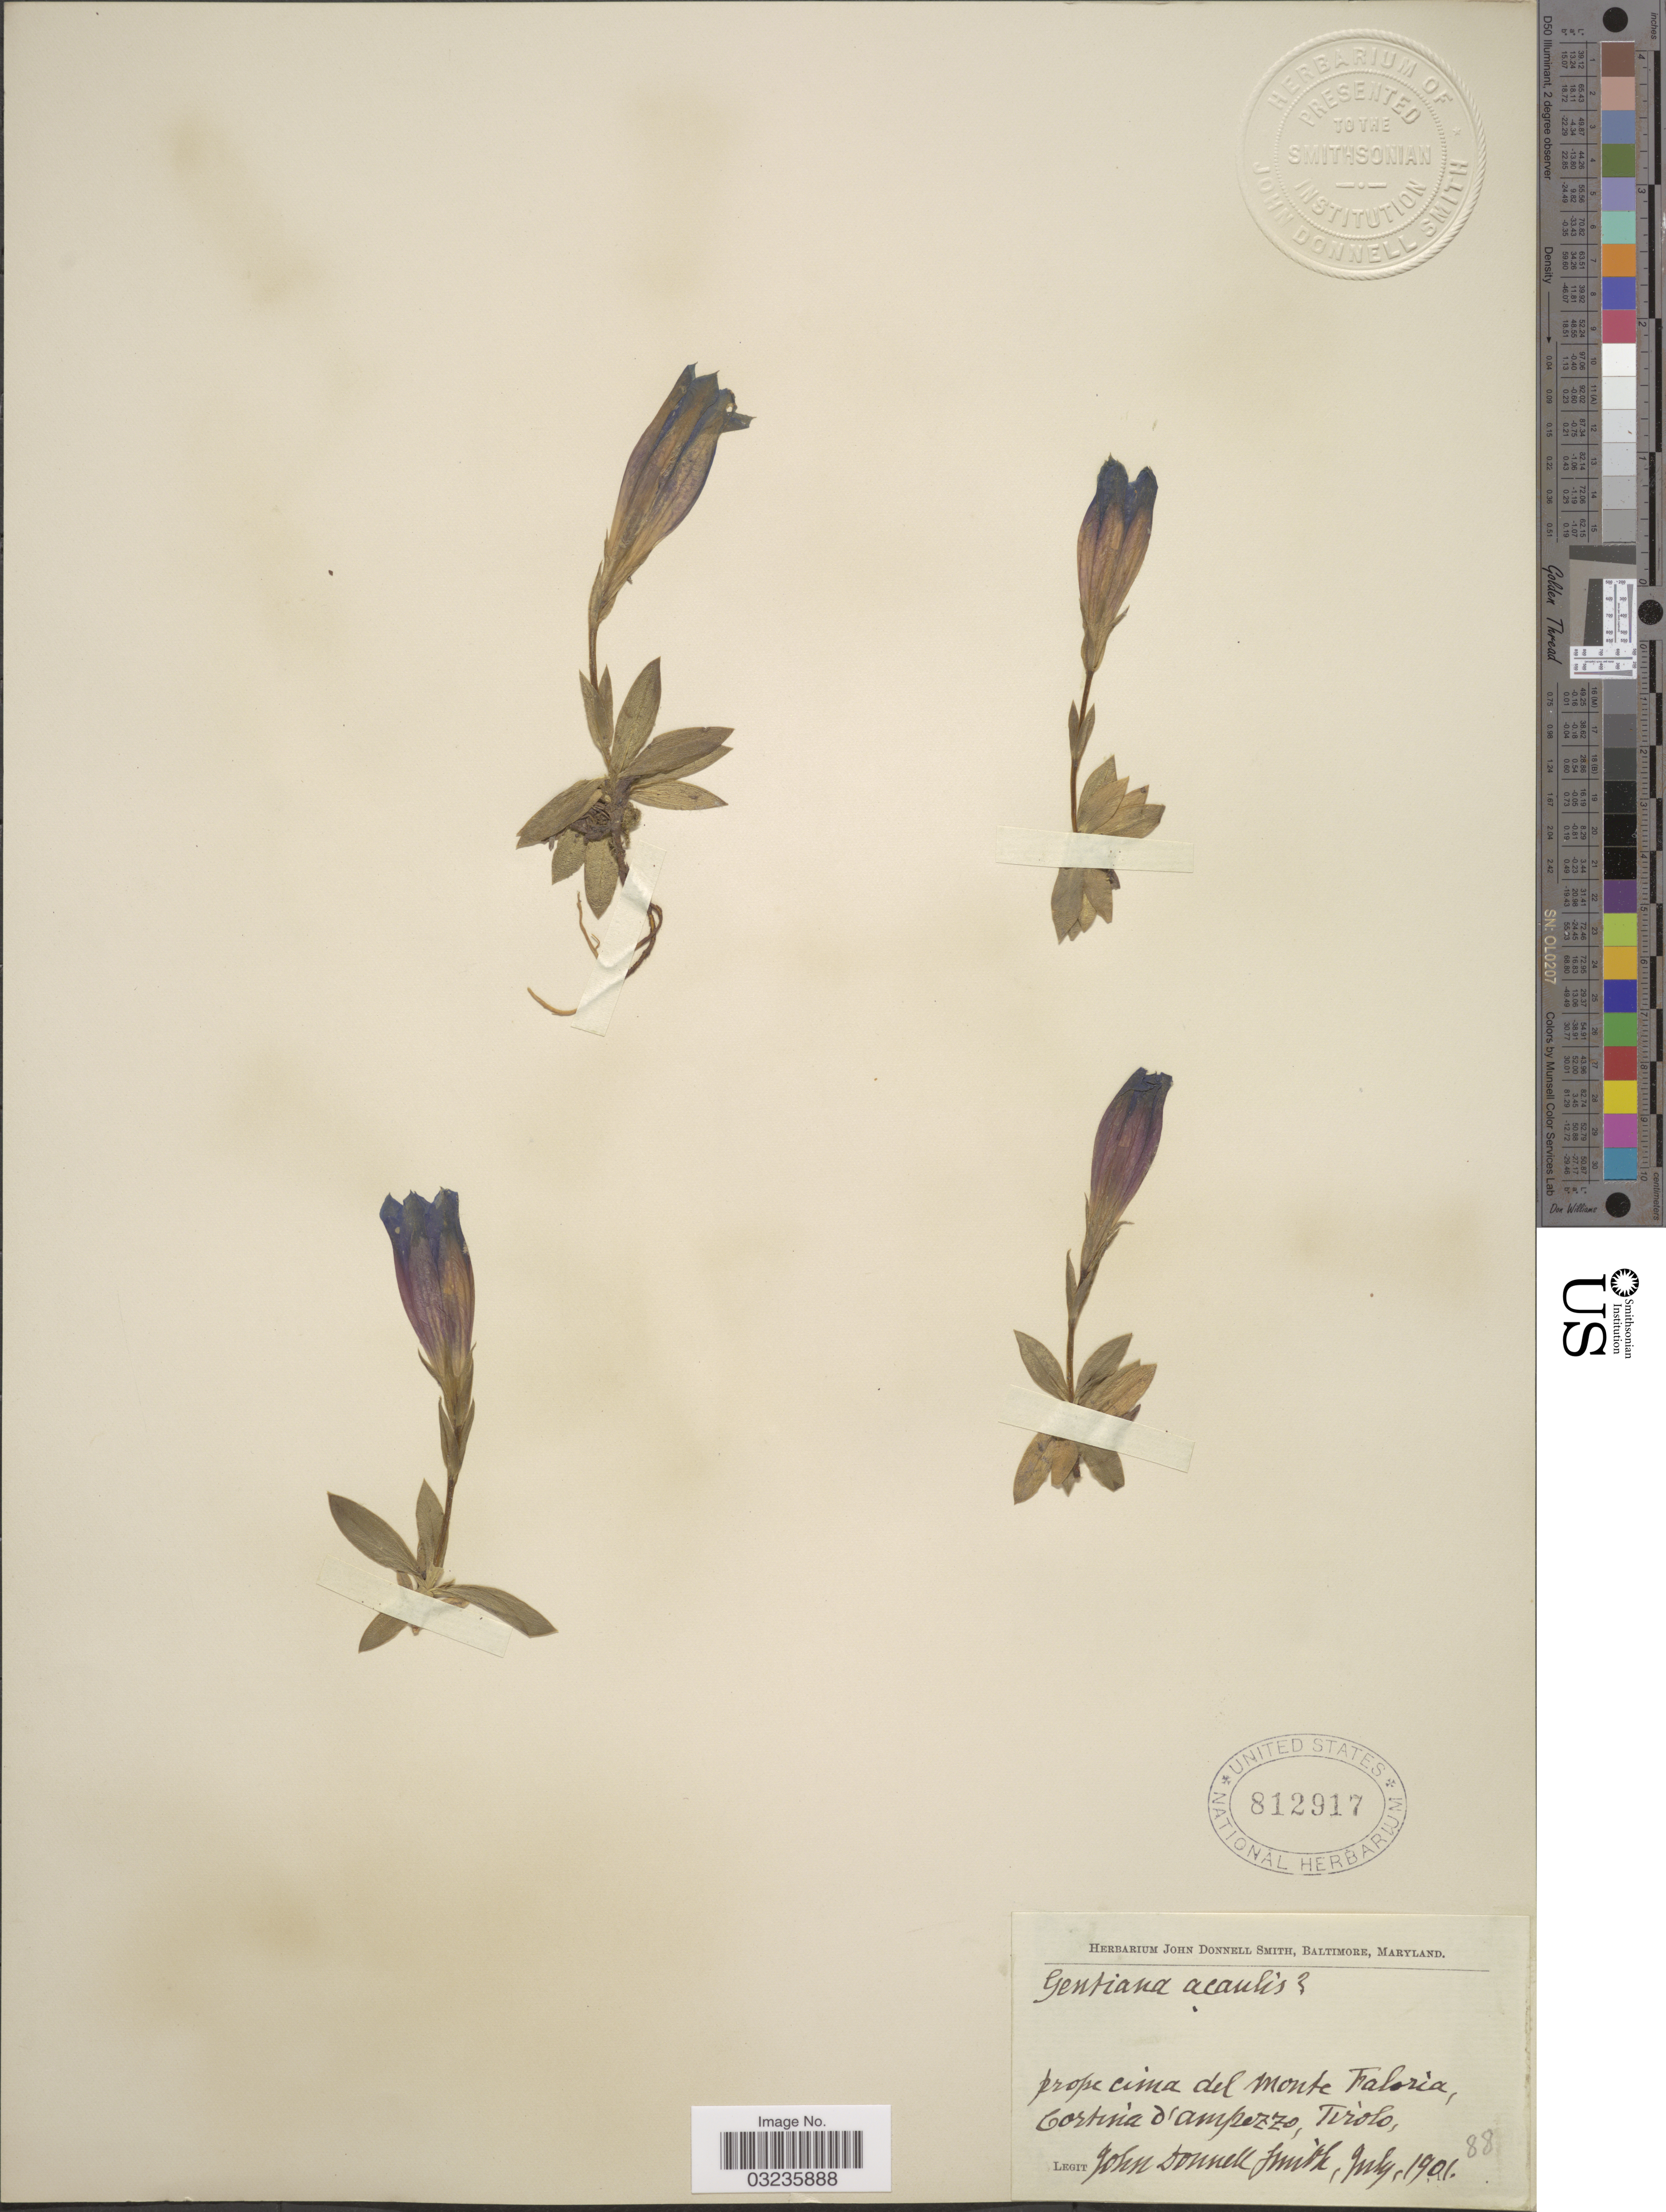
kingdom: Plantae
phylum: Tracheophyta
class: Magnoliopsida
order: Gentianales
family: Gentianaceae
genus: Gentiana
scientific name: Gentiana acaulis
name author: L.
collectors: J. Donnell Smith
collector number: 88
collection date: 1901-07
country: Italy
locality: Prope cima del monte Faloria, cortina d'Ampezzo, Tirolo.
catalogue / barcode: US 812917